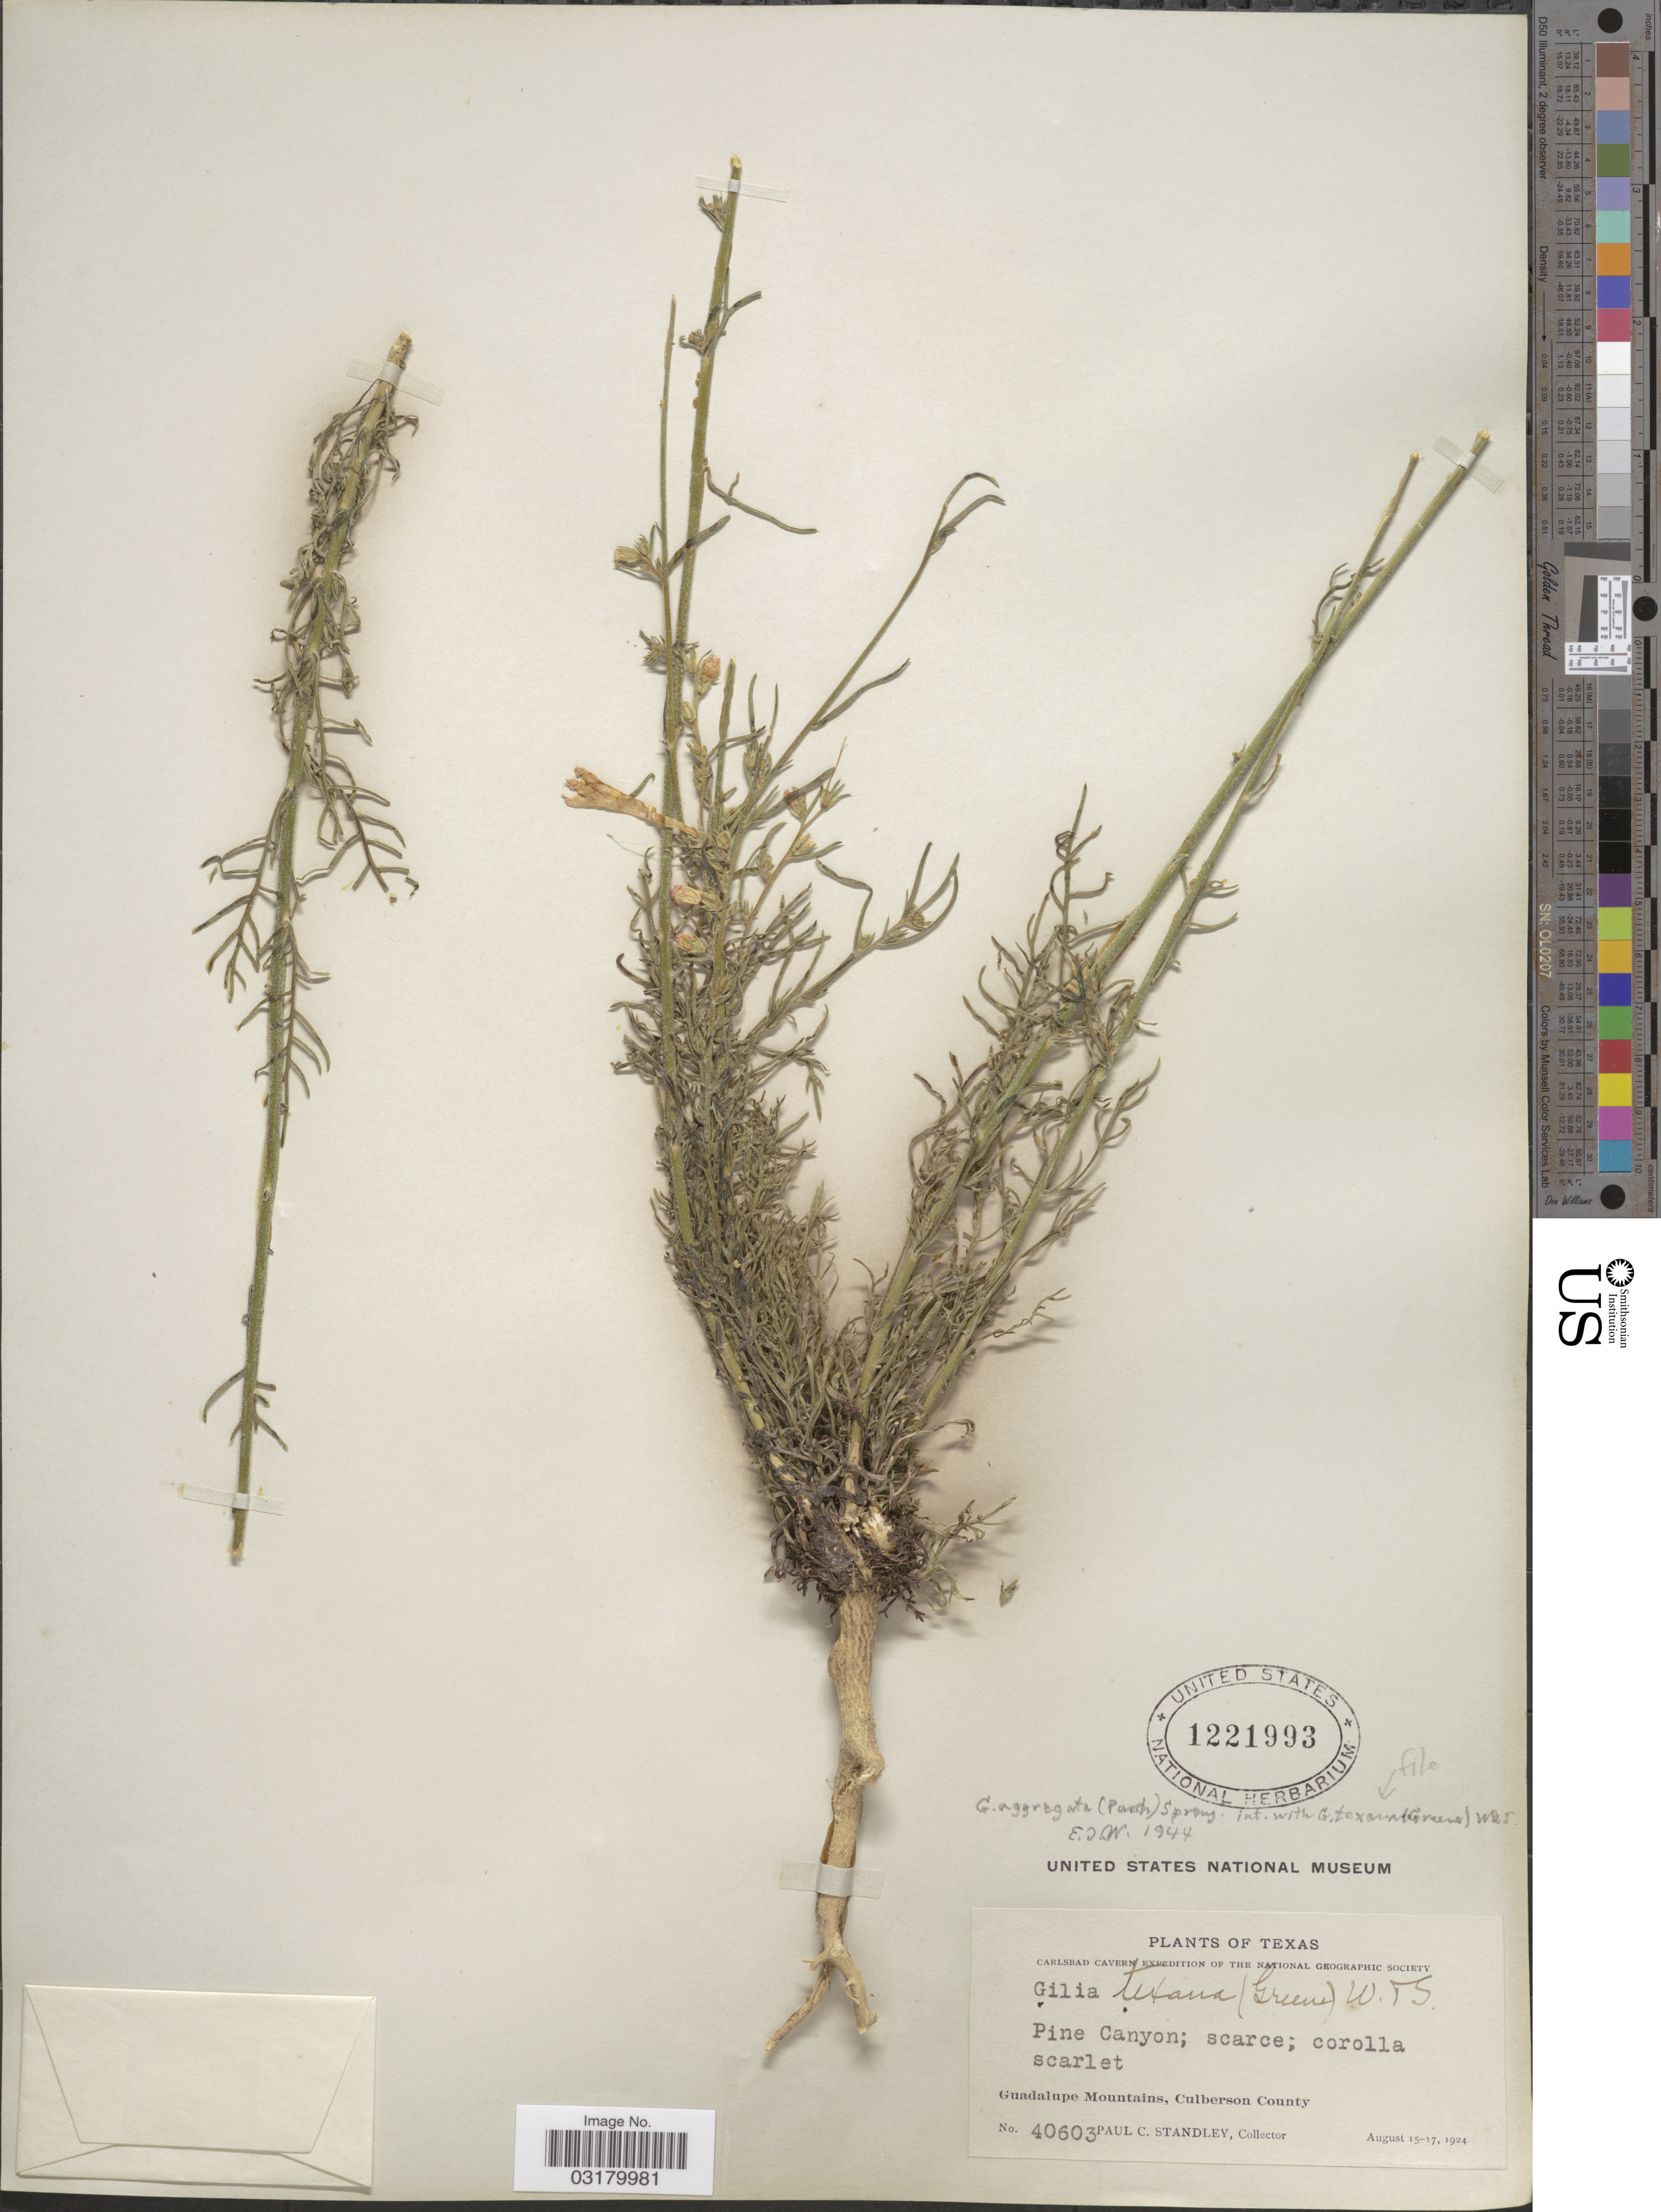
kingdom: Plantae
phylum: Tracheophyta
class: Magnoliopsida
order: Ericales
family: Polemoniaceae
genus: Ipomopsis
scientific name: Ipomopsis aggregata subsp. formosissima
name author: (Greene) Wherry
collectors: P. C. Standley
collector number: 40603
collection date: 1924-08-15/1924-08-17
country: United States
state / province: Texas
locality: Pine Canyon. Guadalupe Mountains, Culberson County.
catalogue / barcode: US 1221993